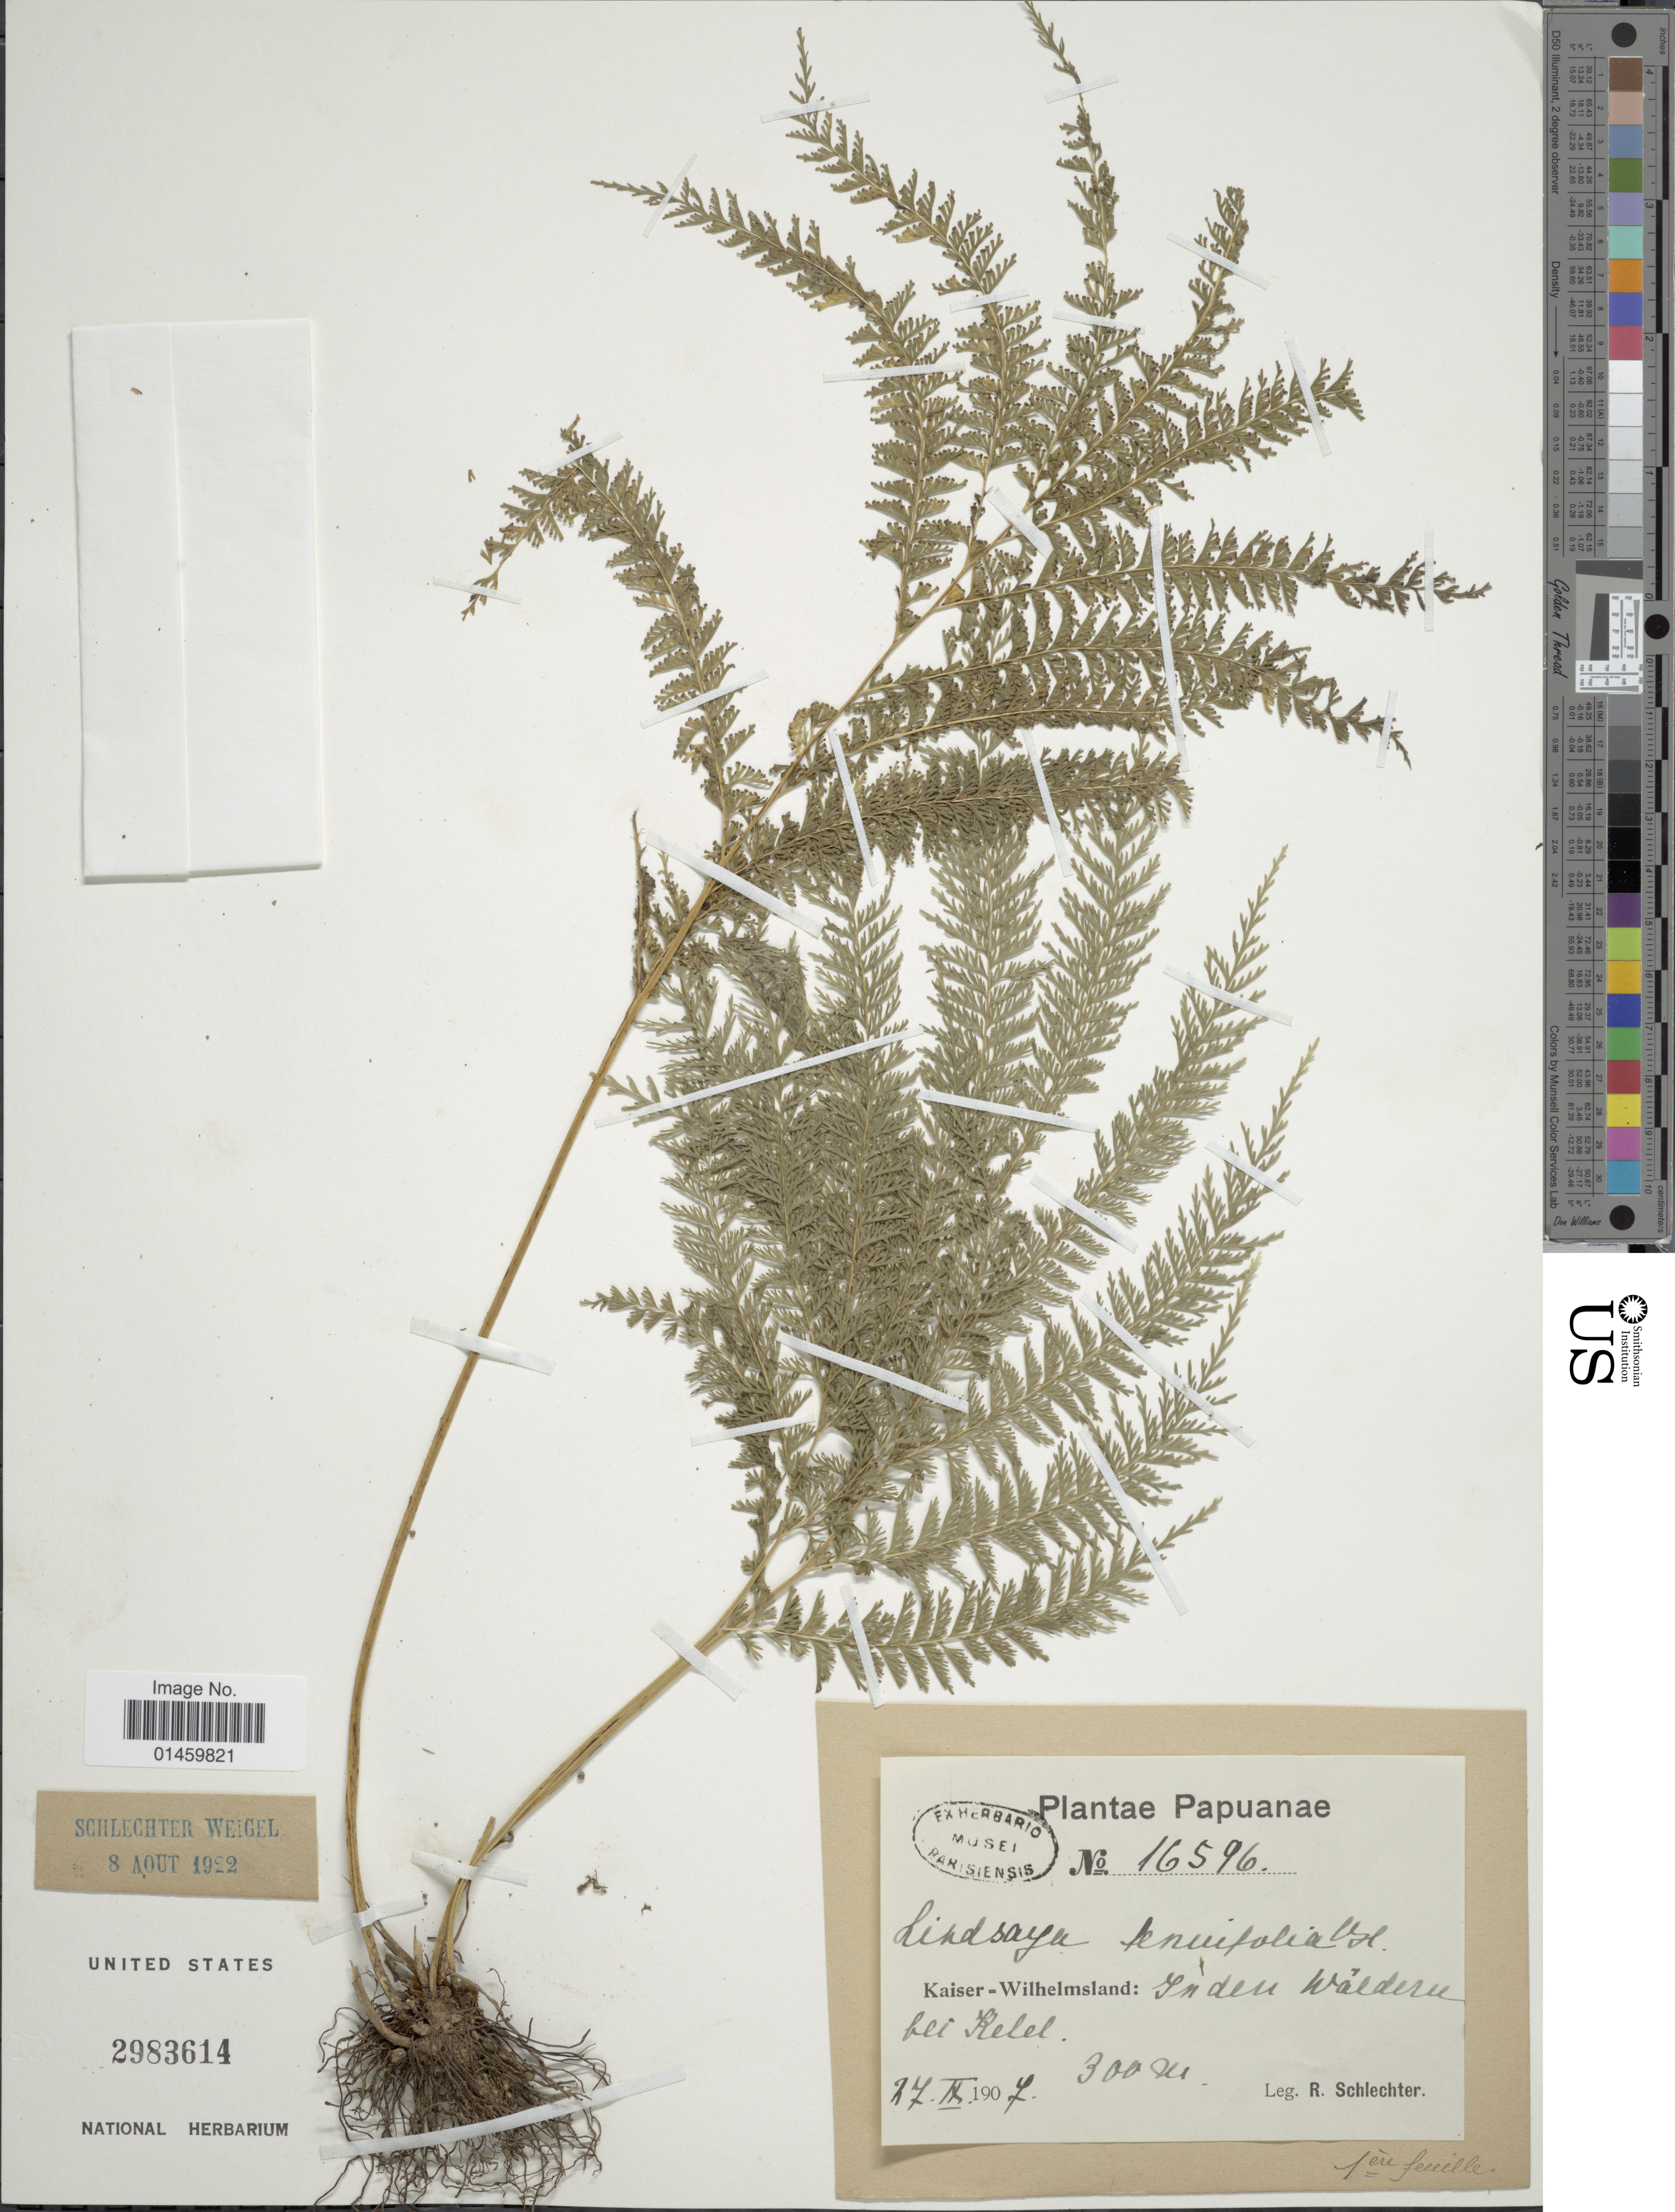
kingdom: Plantae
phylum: Tracheophyta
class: Polypodiopsida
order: Polypodiales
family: Lindsaeaceae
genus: Lindsaea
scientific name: Lindsaea tenuifolia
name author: Blume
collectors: F. R. R. Schlechter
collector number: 16596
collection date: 1907-09-27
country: Papua New Guinea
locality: Plantae Papuanae. Kaiser-Wilhelmsland: In den Wäldern bei Kelel.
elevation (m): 300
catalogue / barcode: US 2983614